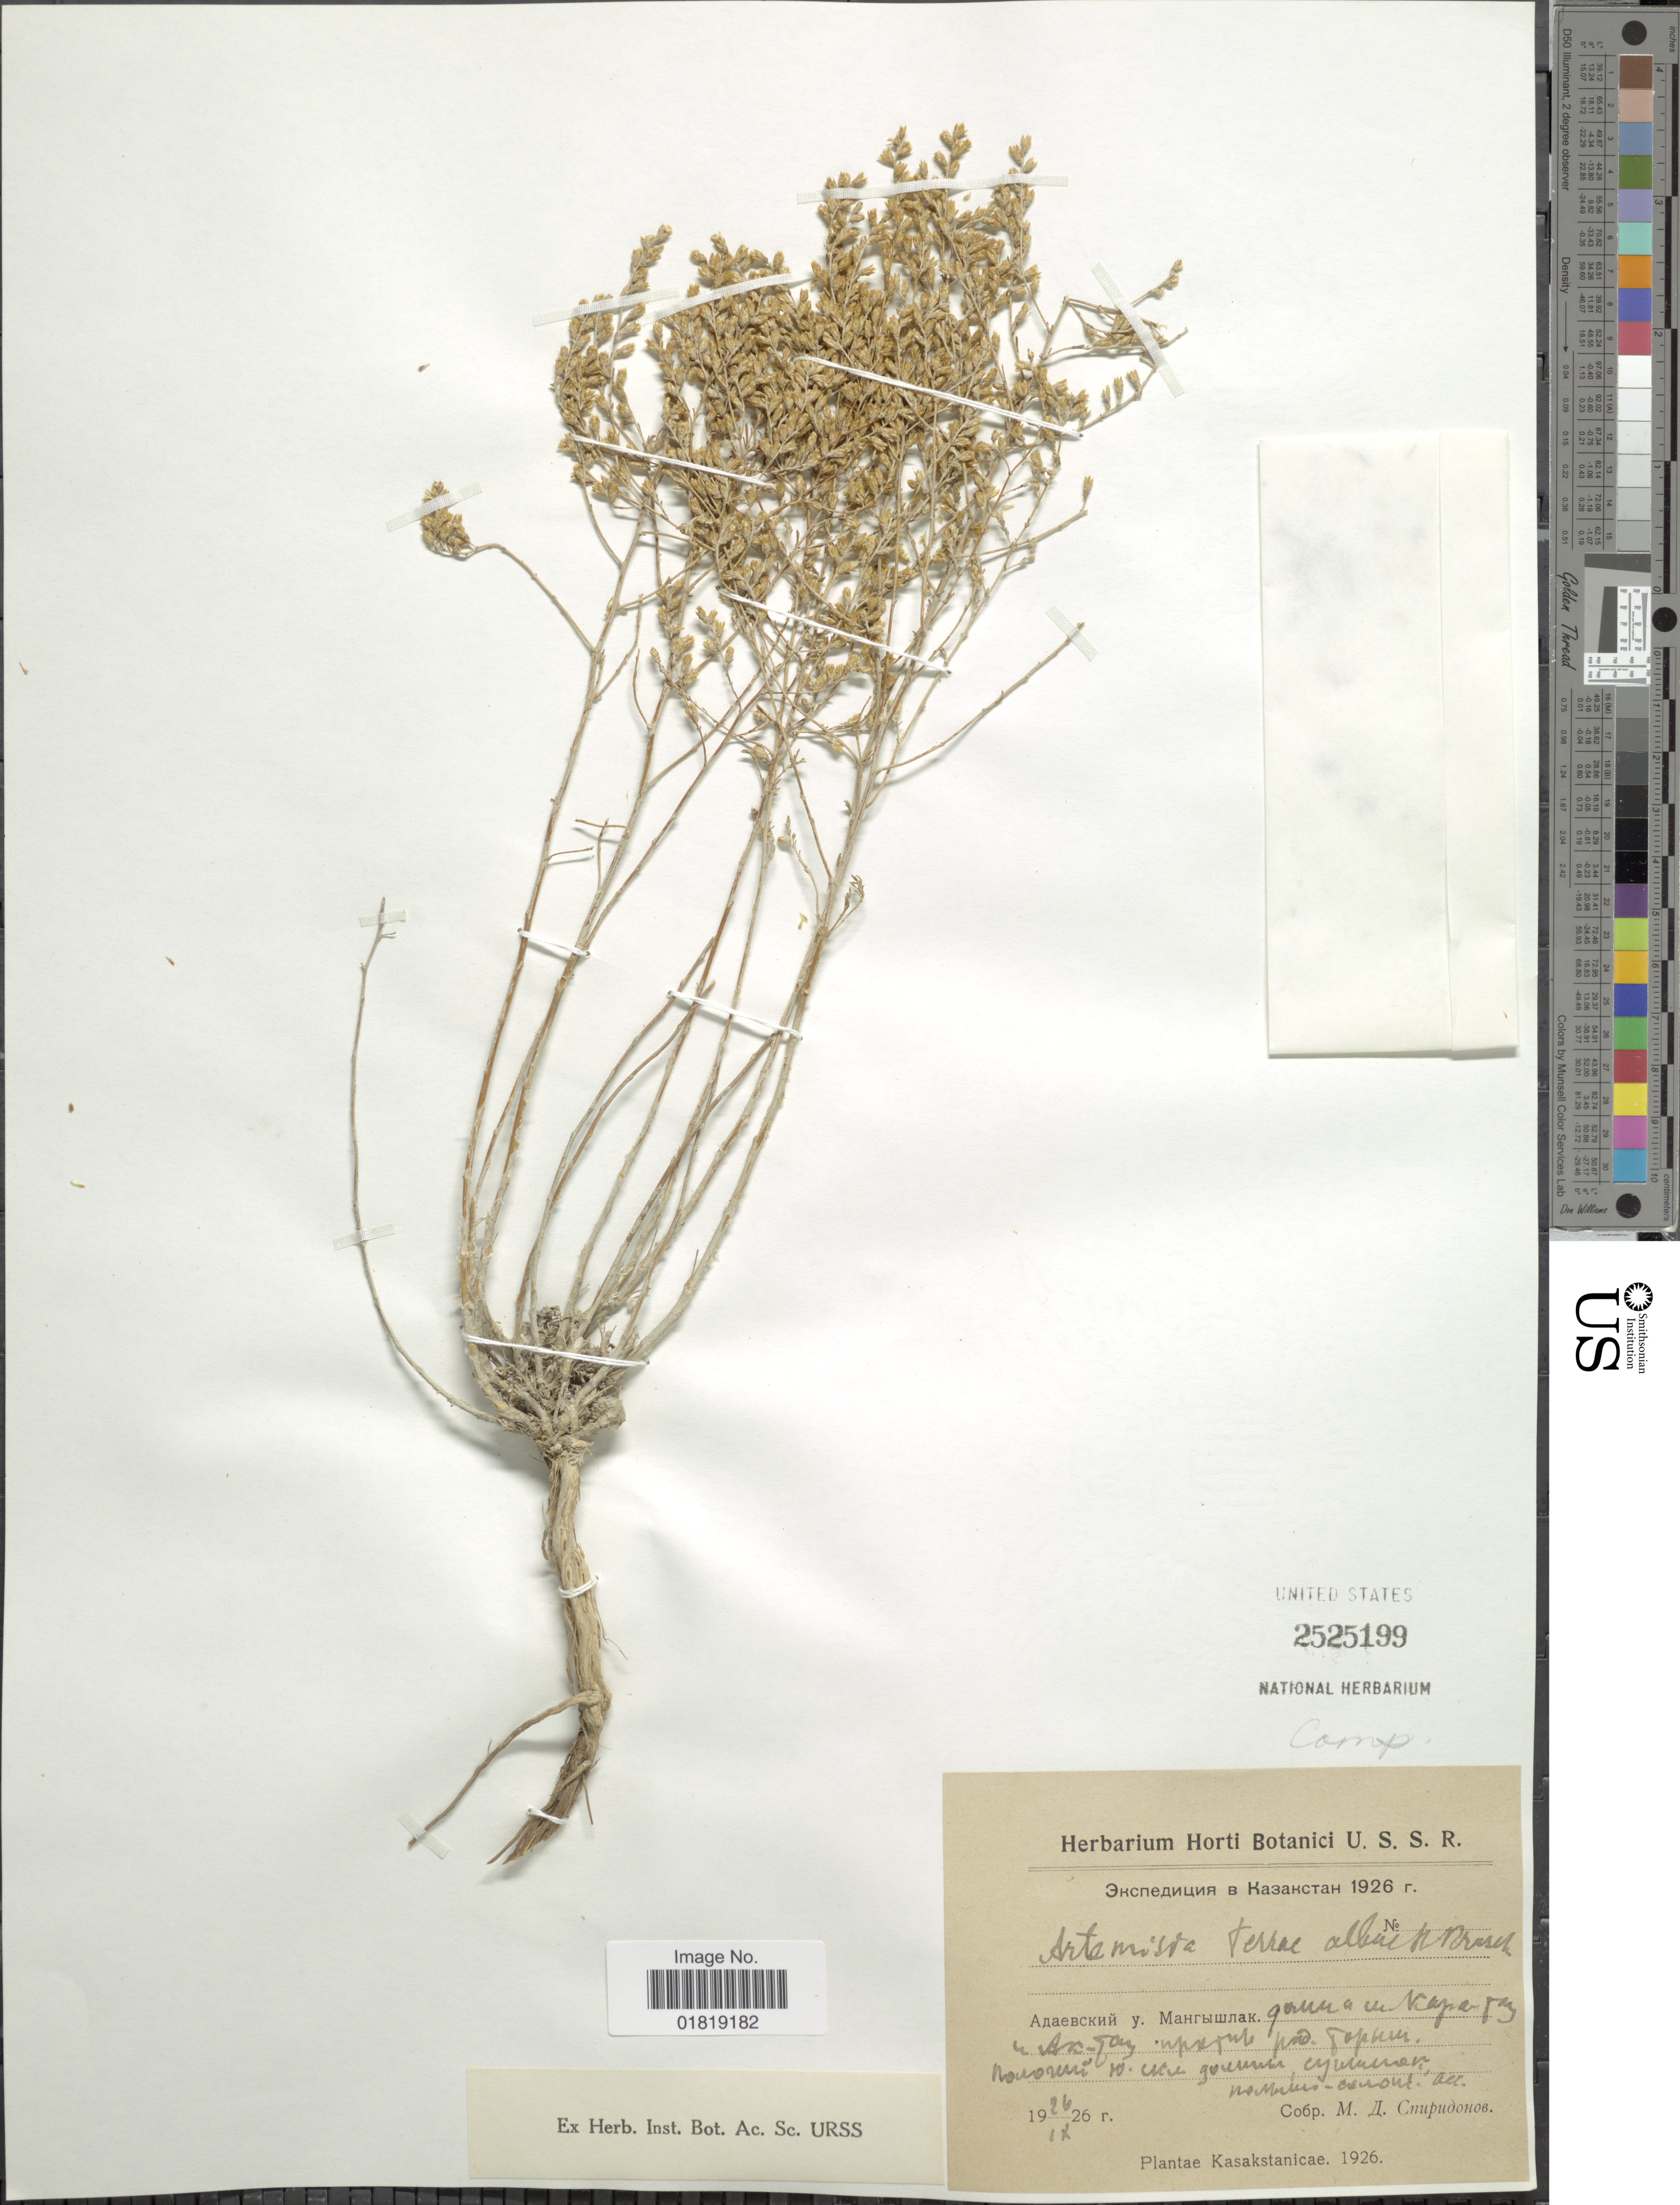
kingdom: Plantae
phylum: Tracheophyta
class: Magnoliopsida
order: Asterales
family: Asteraceae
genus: Artemisia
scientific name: Artemisia terrae albae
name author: Krasch.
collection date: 1926-09-26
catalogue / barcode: US 2525199